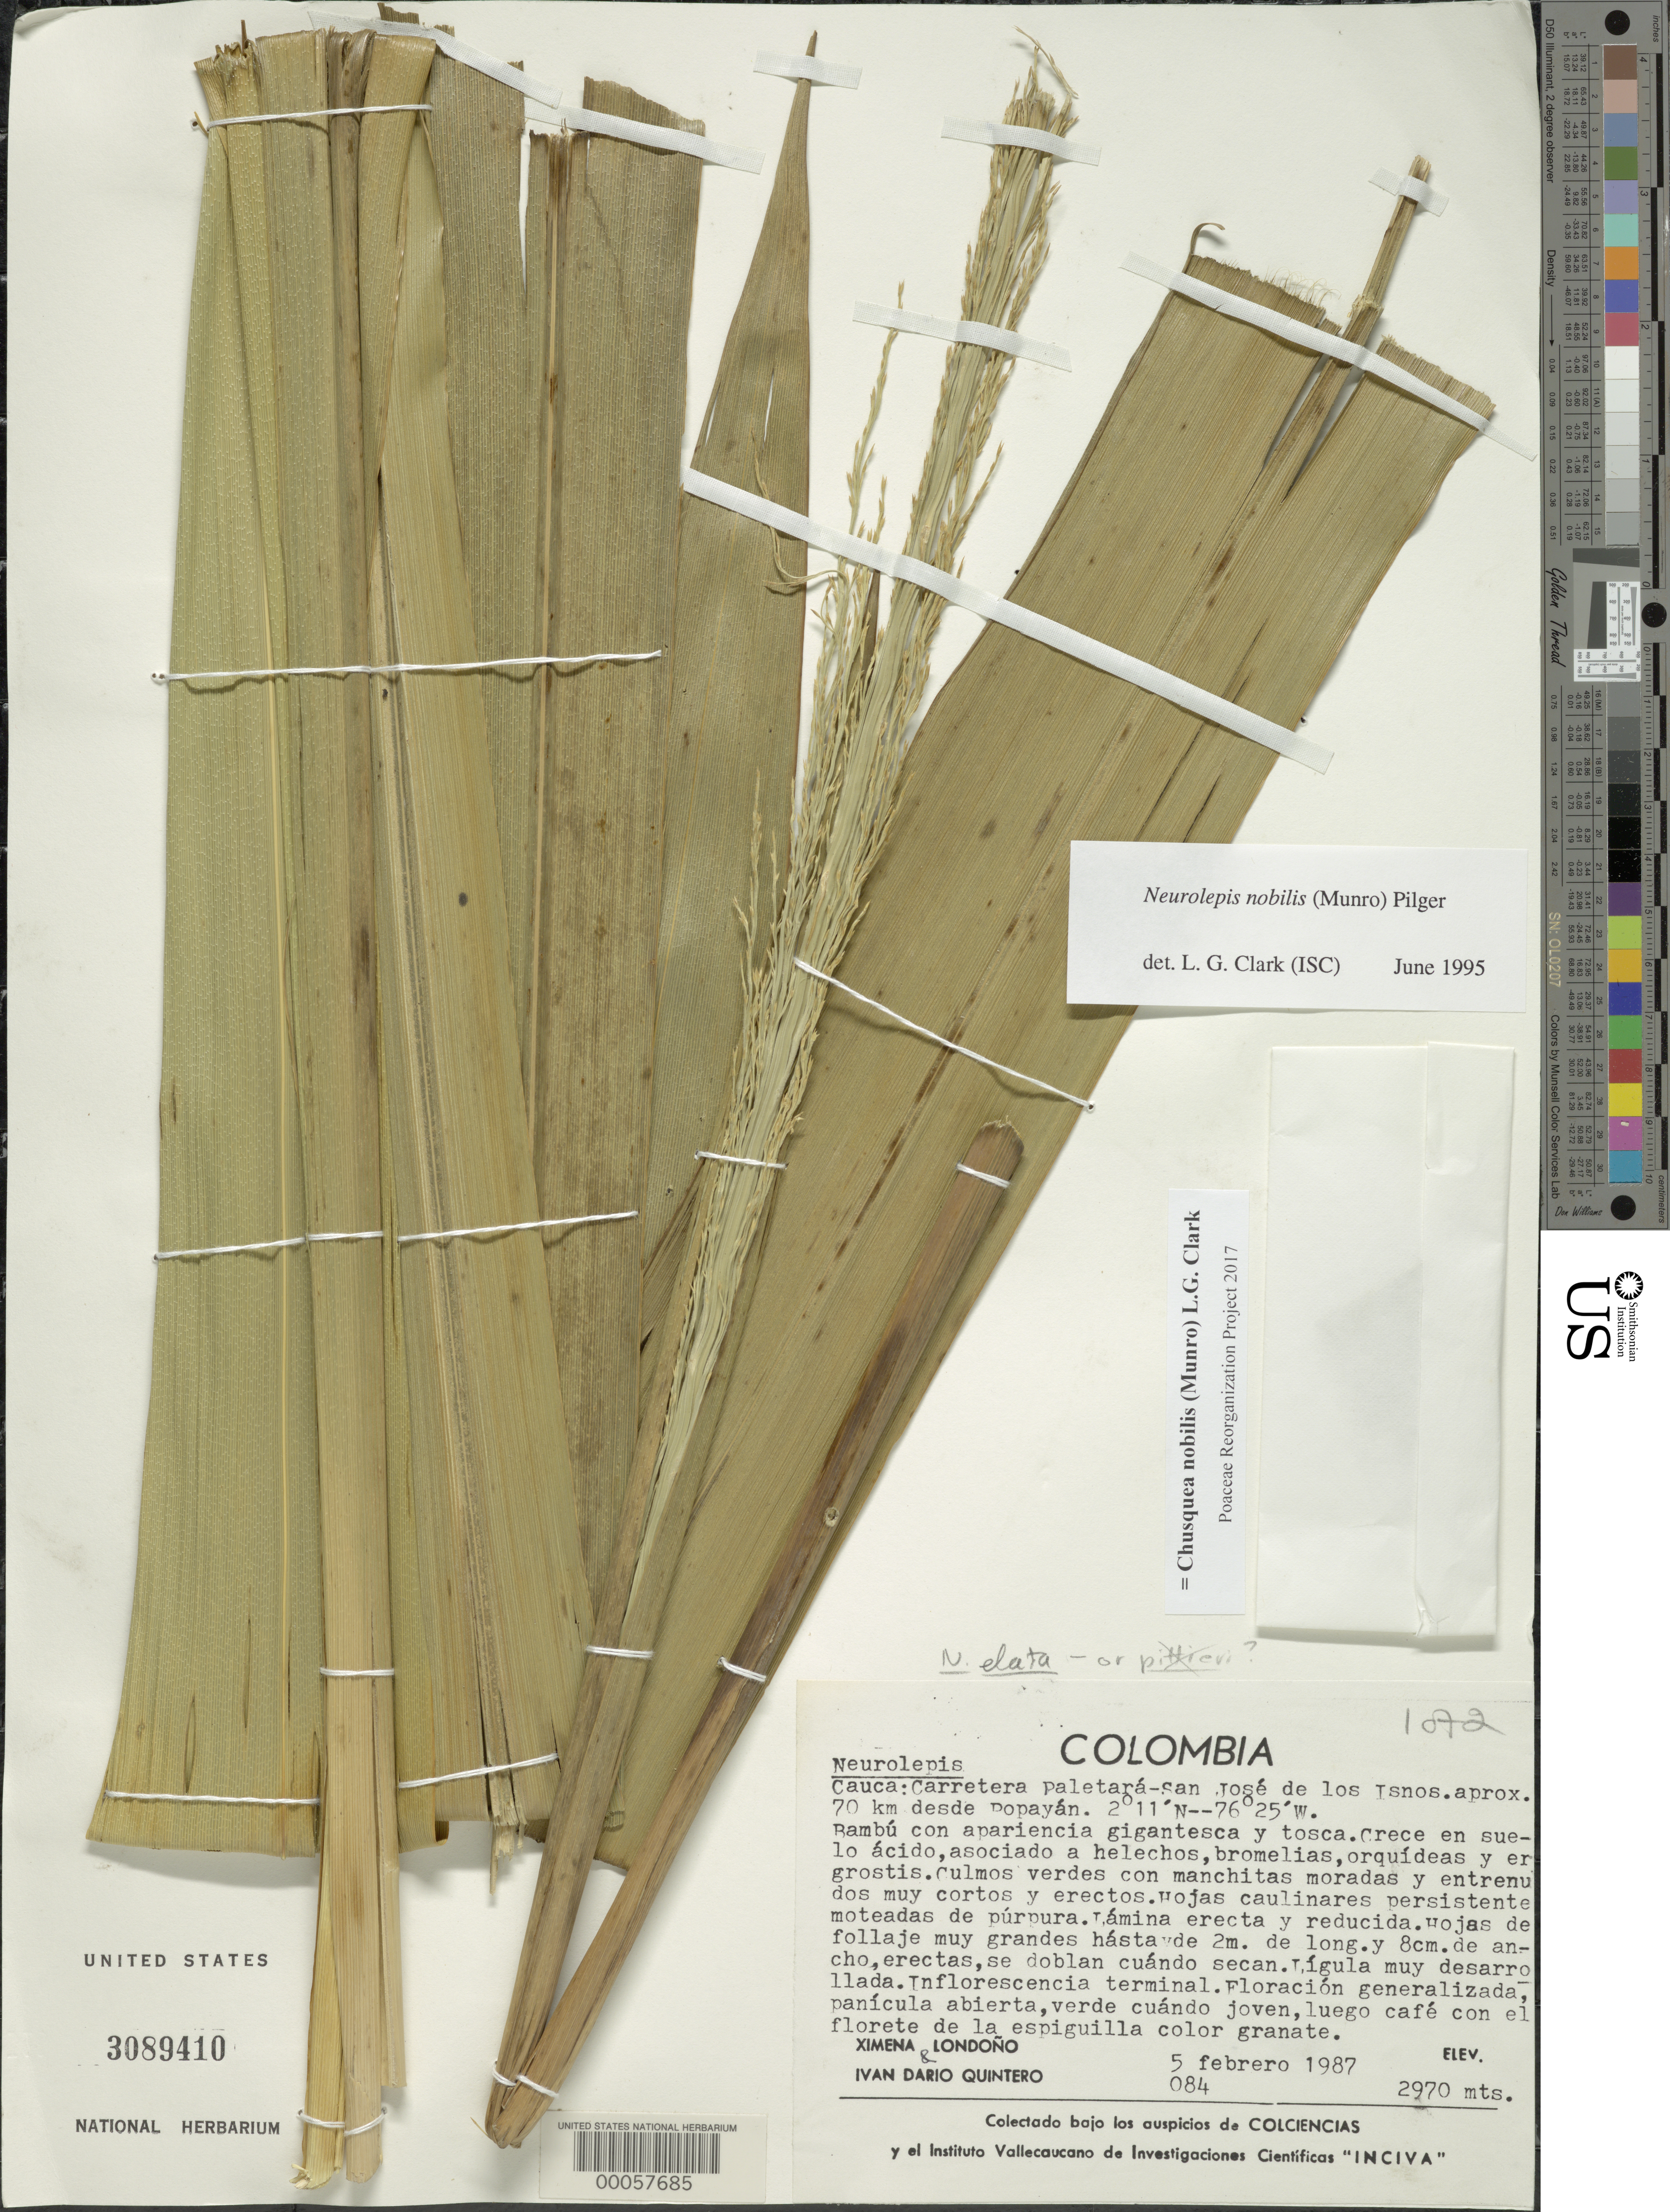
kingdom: Plantae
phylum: Tracheophyta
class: Liliopsida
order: Poales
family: Poaceae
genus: Chusquea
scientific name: Chusquea nobilis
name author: (Munro) L.G. Clark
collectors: X. Londoño & I. Quintero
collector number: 84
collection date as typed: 05 Feb 1987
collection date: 1987-02-05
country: Colombia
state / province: Cauca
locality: Road from Paletara to San Jose de los Isnos, approximately 70 km from Popayan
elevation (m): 2970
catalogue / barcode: US 3089410